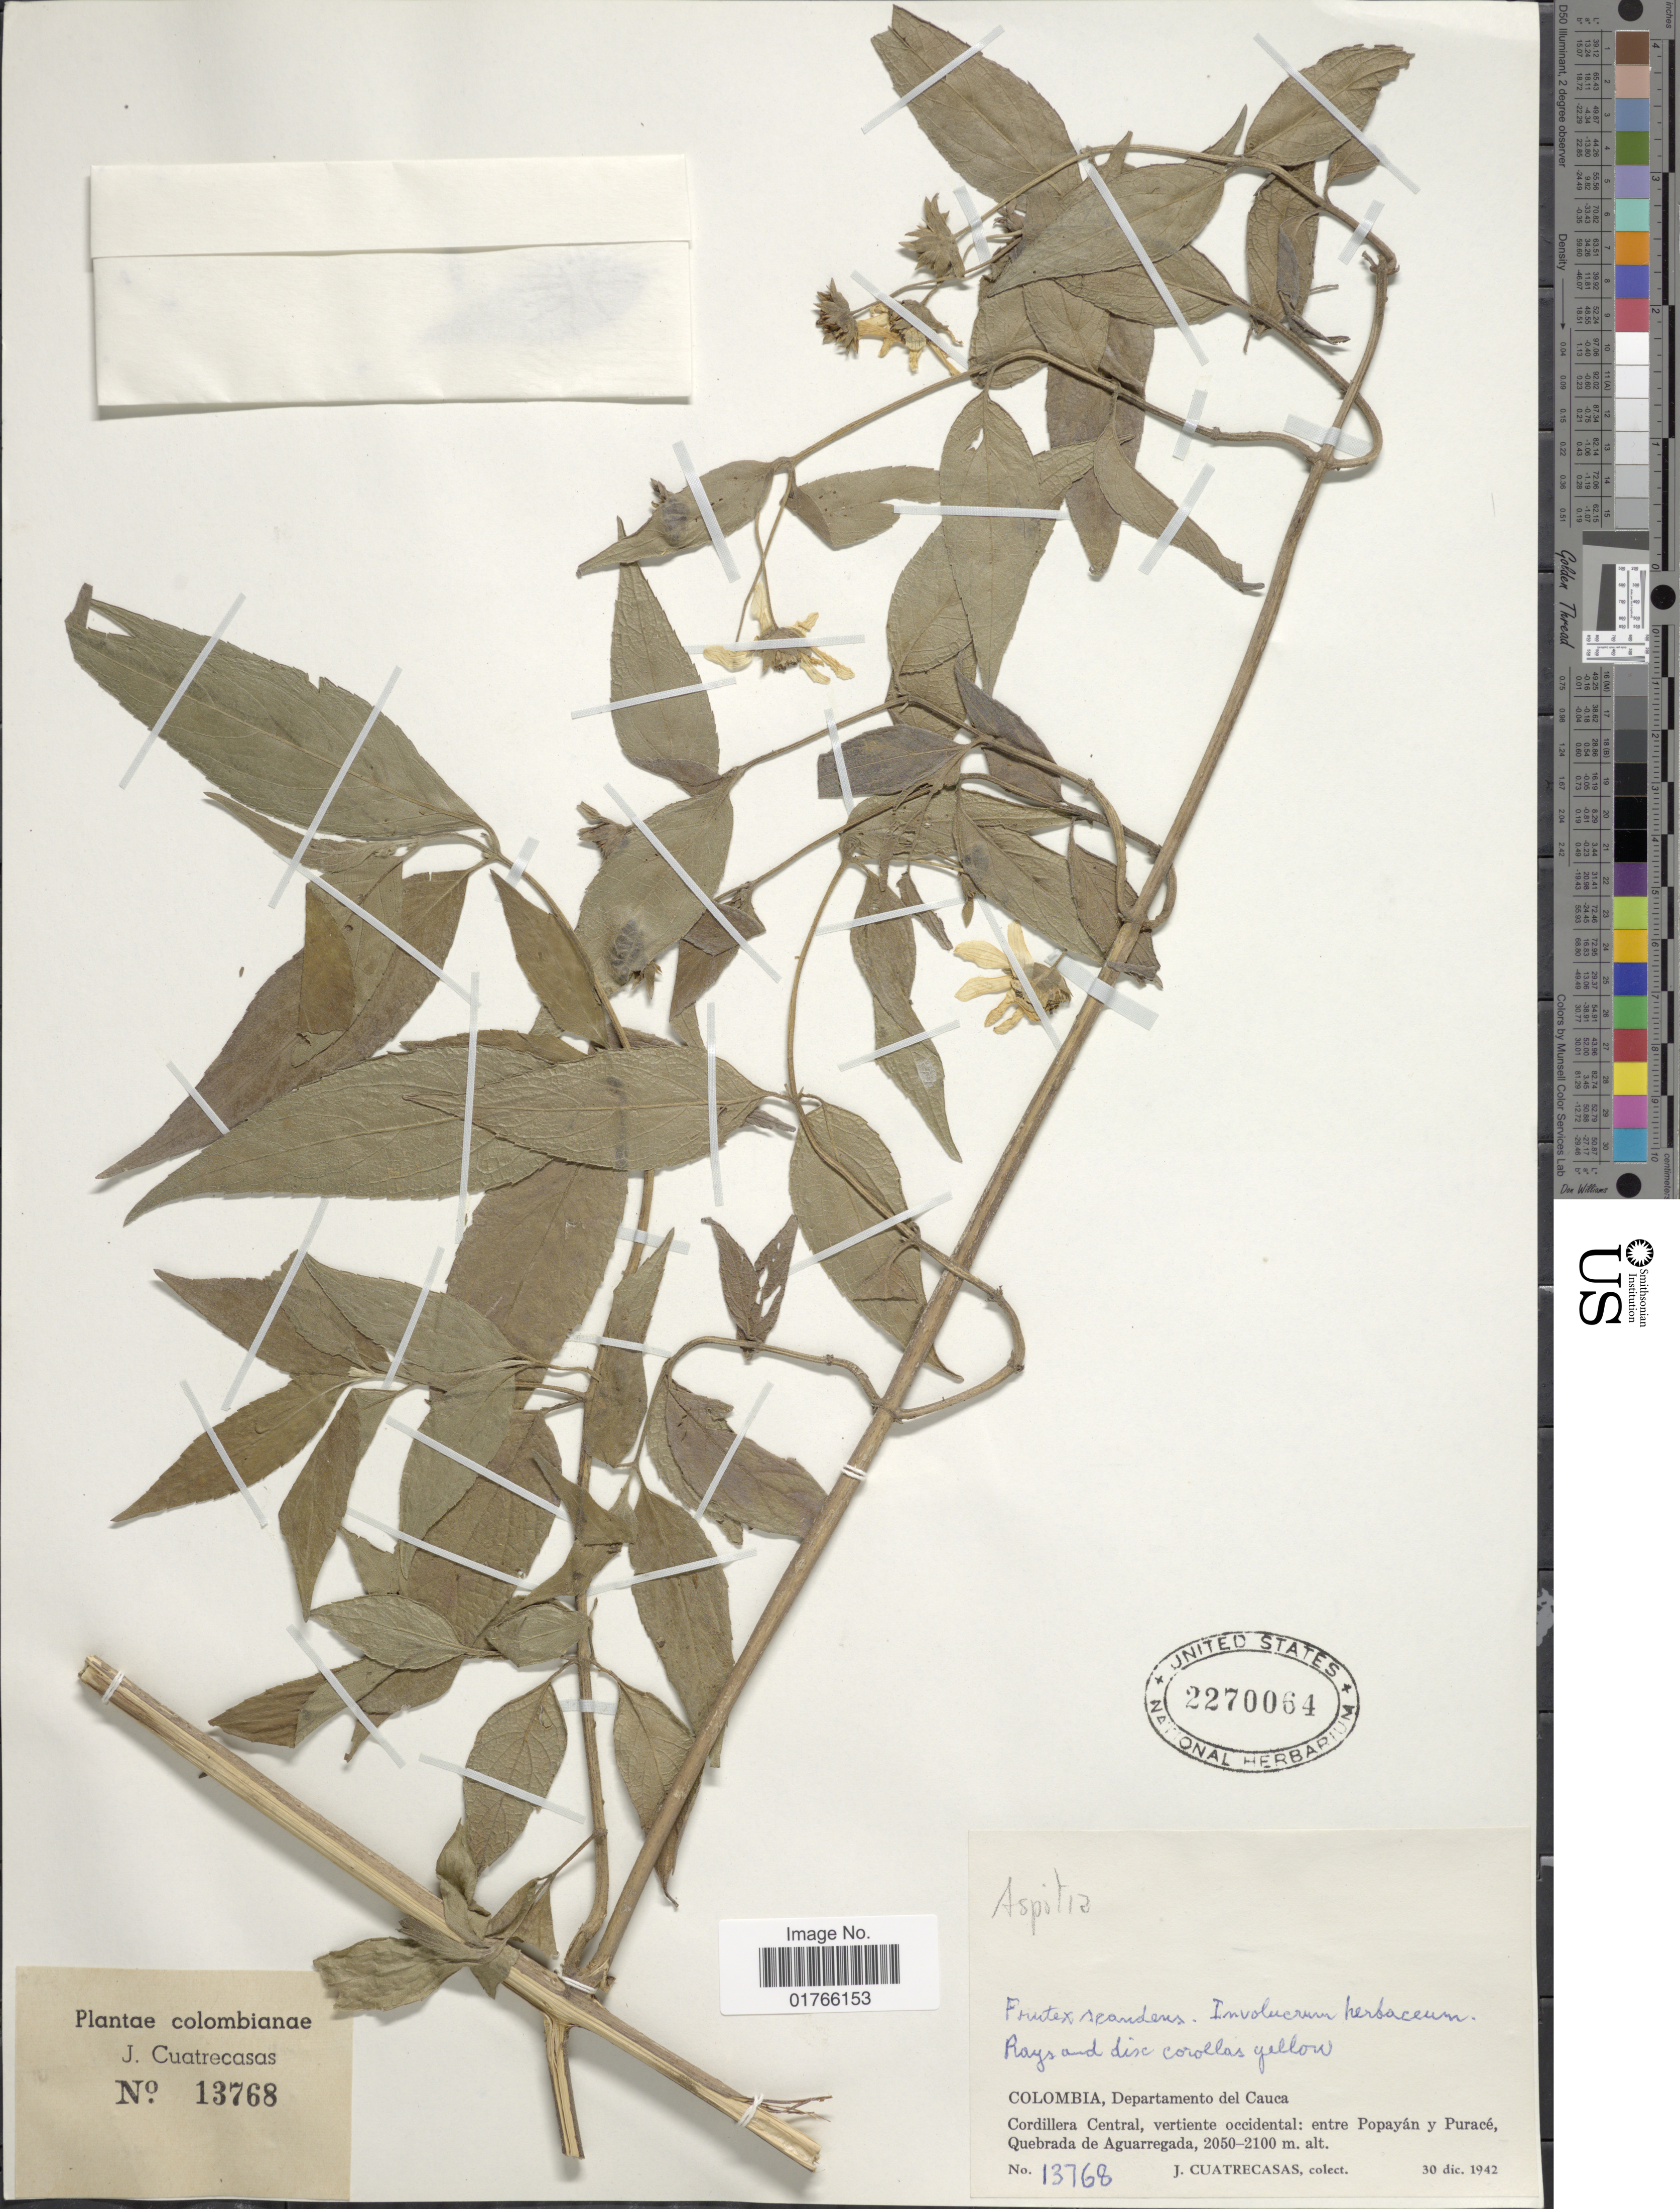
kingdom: Plantae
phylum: Tracheophyta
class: Magnoliopsida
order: Asterales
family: Asteraceae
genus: Aspilia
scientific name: Aspilia sp.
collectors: J. Cuatrecasas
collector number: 13768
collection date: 1942-12-30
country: Colombia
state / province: Cauca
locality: Cordillera Central, vertiente occidental, entre Popayan y Purace, Quebrada de Aguarregada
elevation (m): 2050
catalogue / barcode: US 2270064